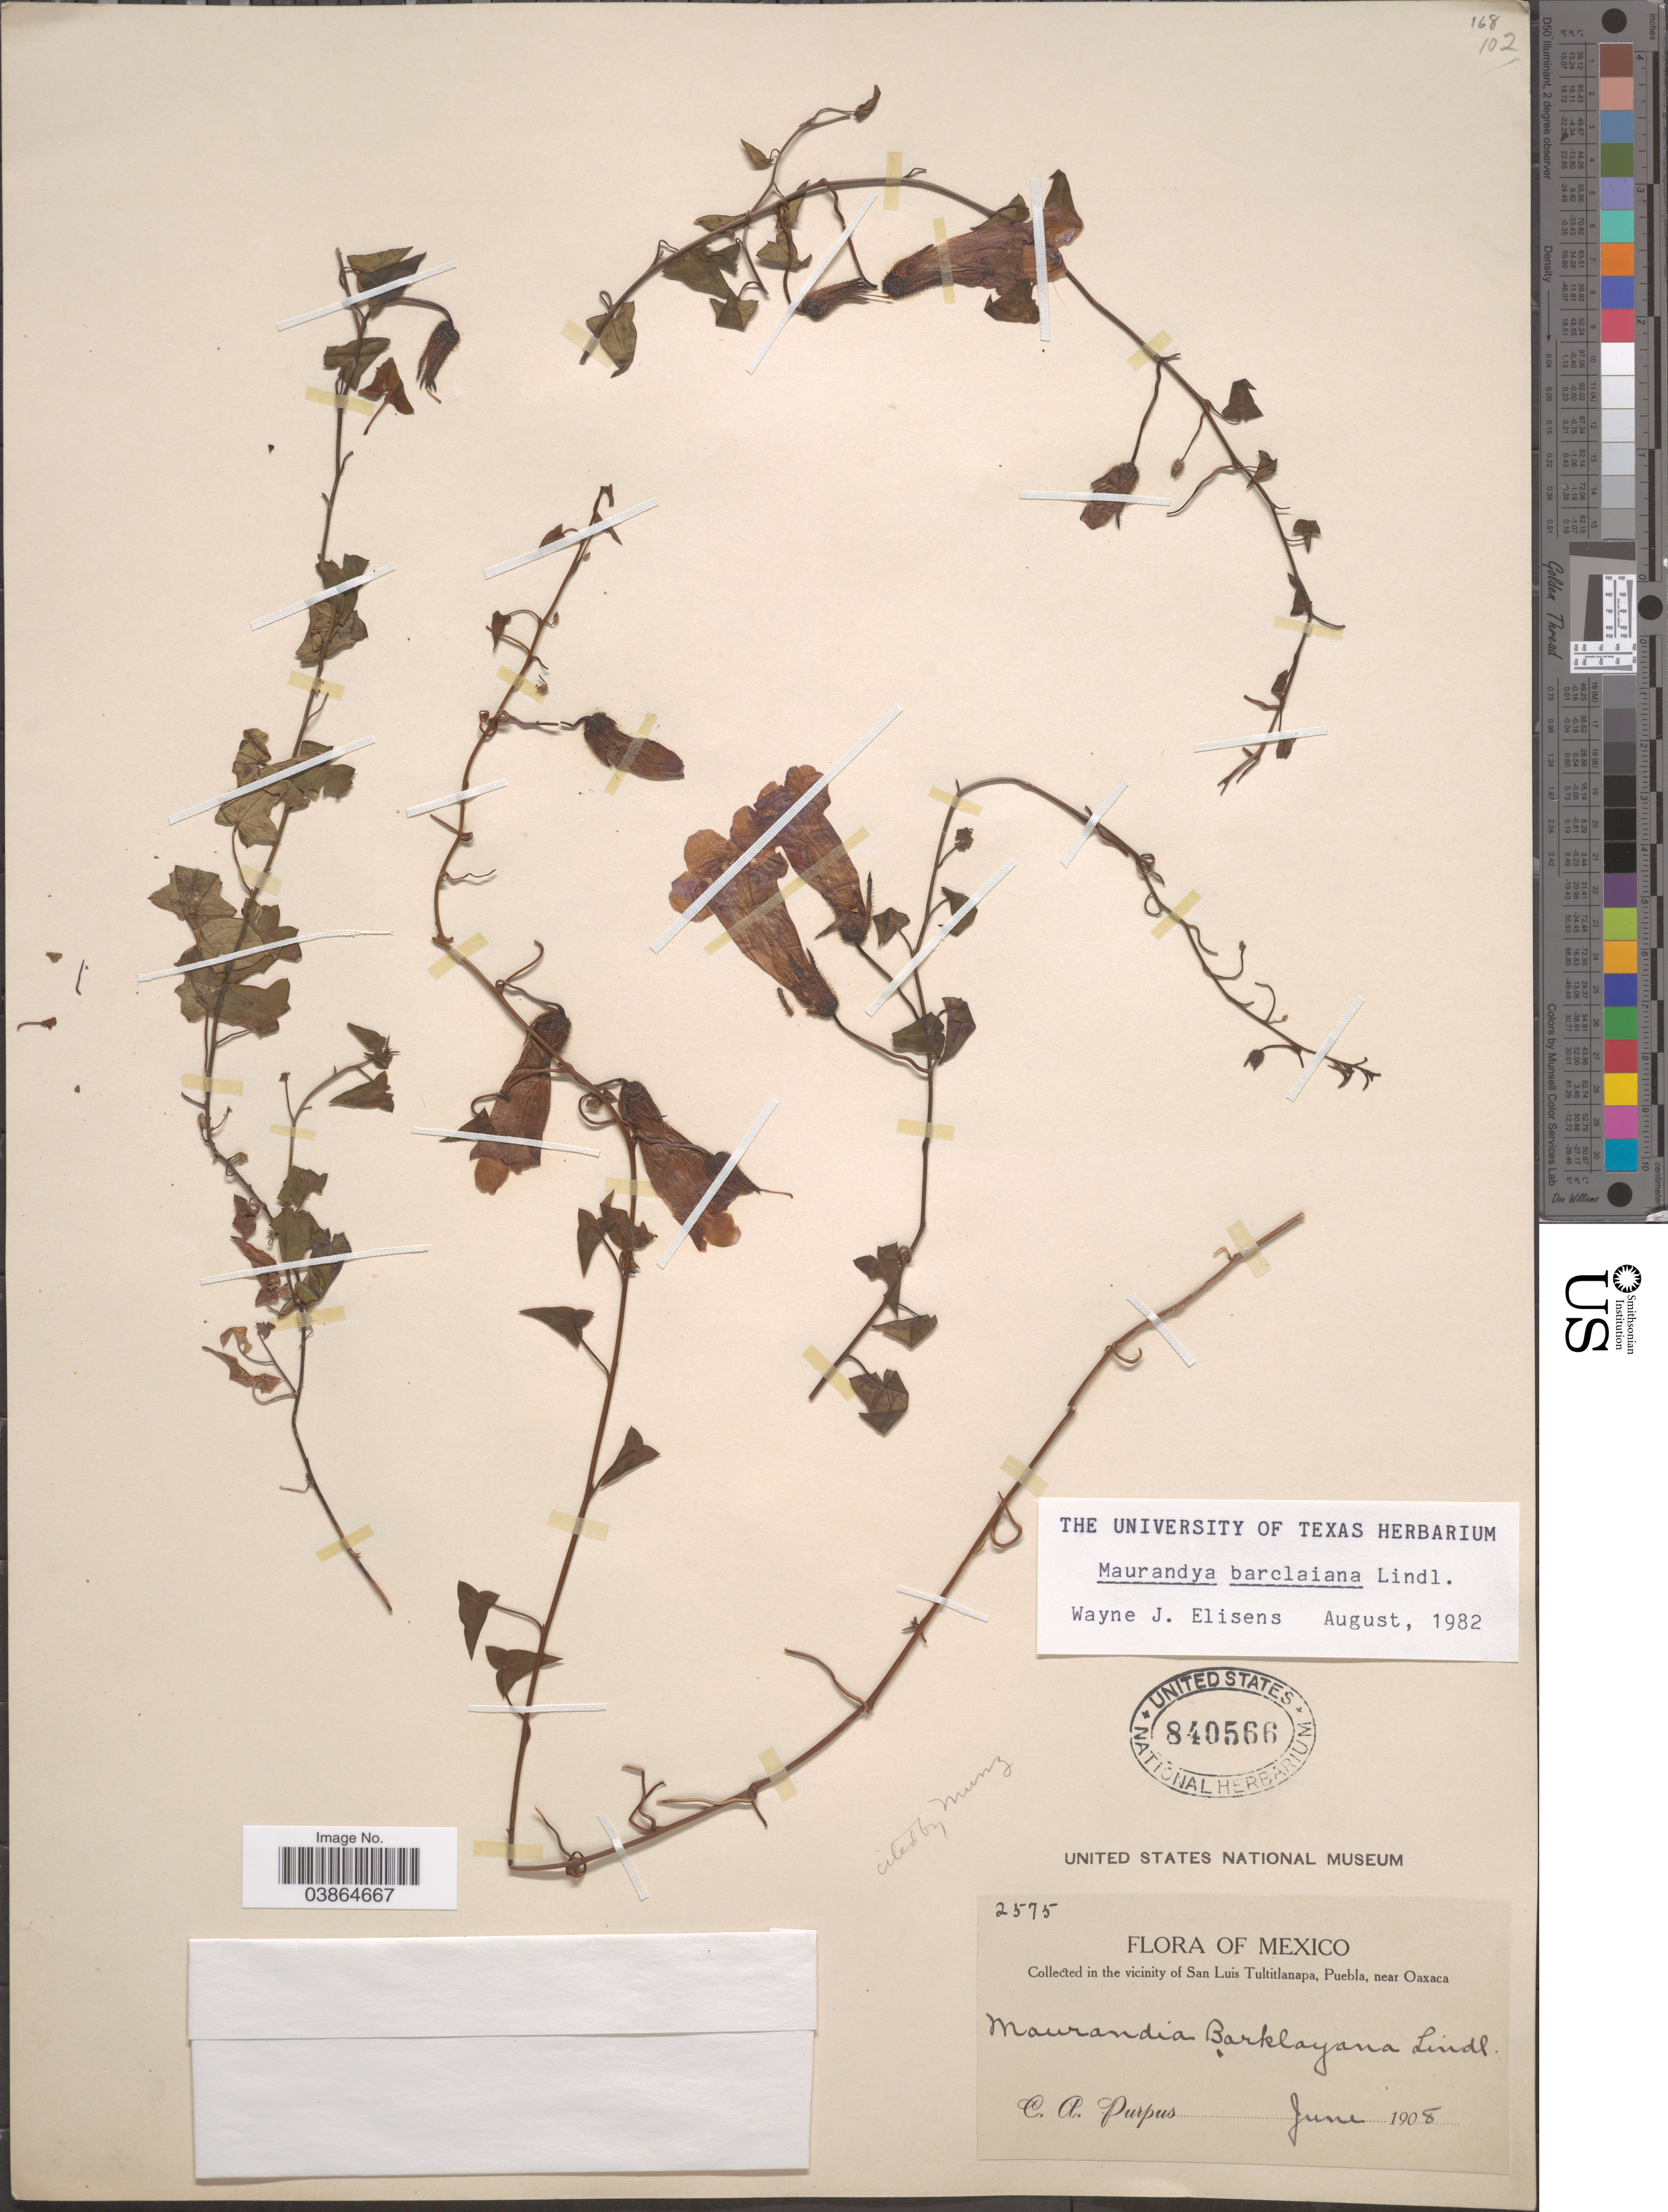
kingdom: Plantae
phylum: Tracheophyta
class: Magnoliopsida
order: Lamiales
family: Plantaginaceae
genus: Maurandya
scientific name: Maurandya barclayana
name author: Lindl.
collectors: C. A. Purpus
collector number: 2575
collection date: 1908-06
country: Mexico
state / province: Puebla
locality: In the vicinity of San Luis Tultitlanapa, Puebla, near Oaxaca.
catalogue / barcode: US 840566